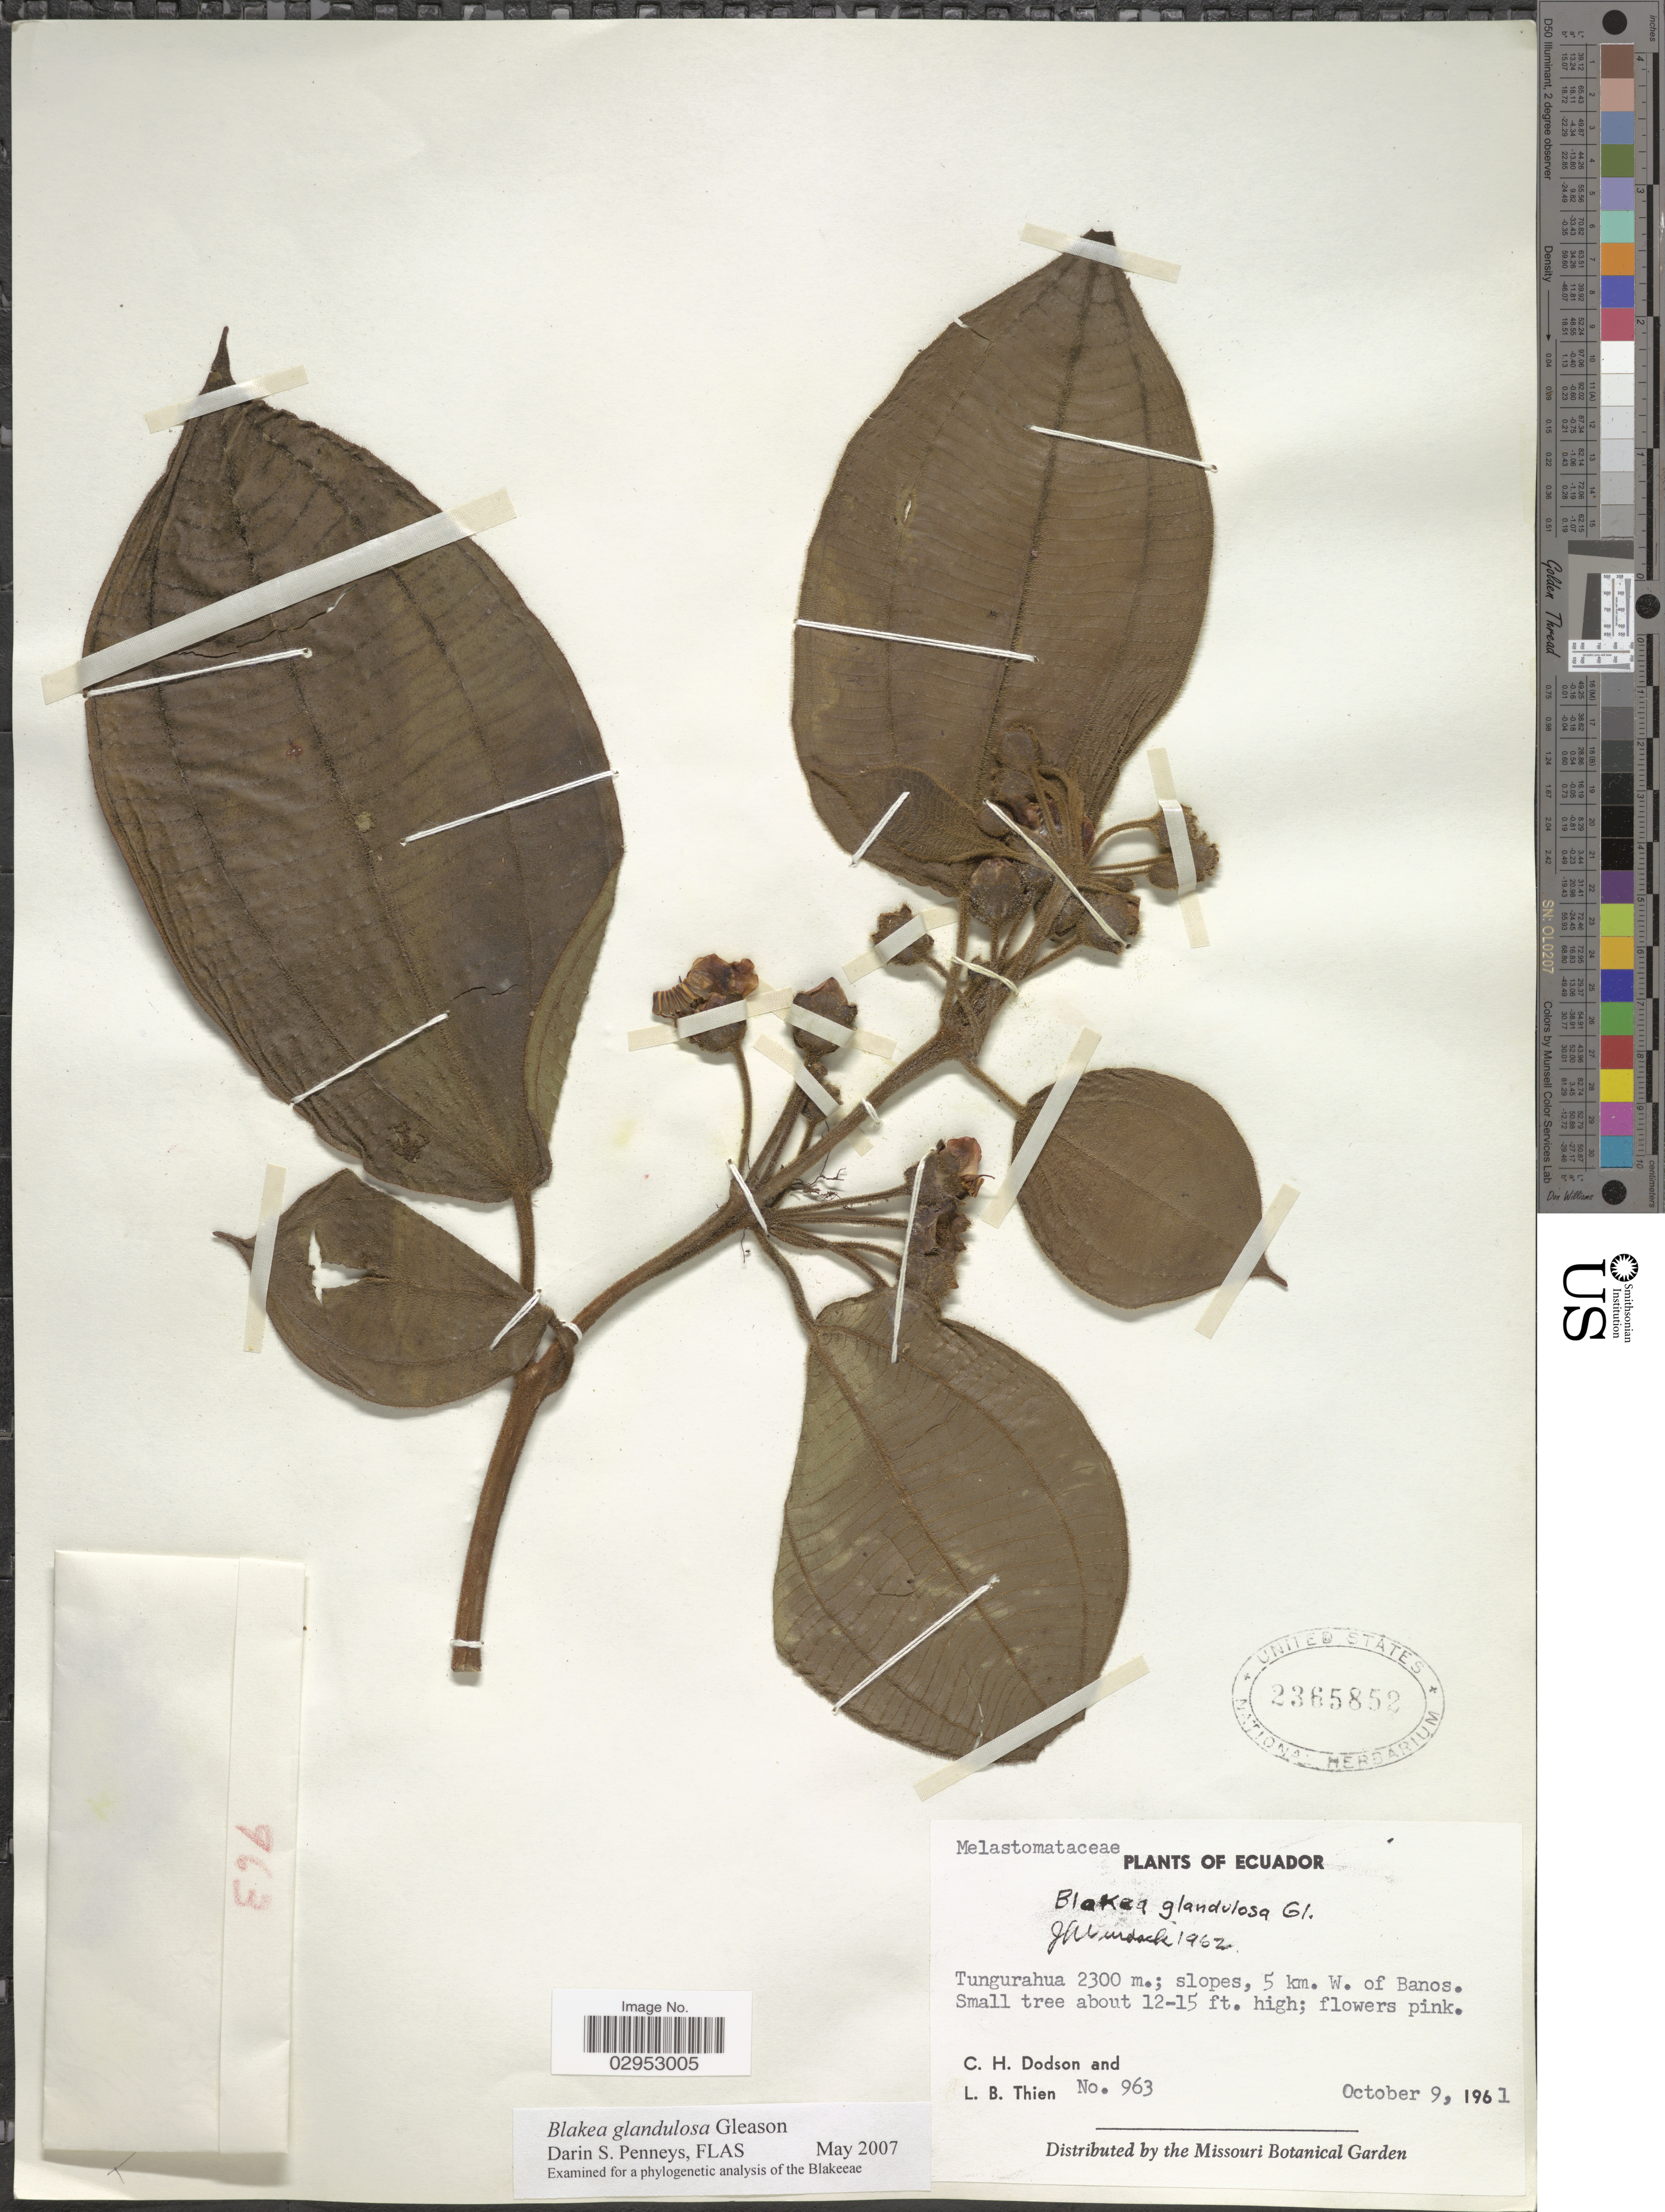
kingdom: Plantae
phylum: Tracheophyta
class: Magnoliopsida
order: Myrtales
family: Melastomataceae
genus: Blakea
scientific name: Blakea glandulosa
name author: Gleason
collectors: C. H. Dodson & L. Thien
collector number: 963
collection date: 1961-10-09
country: Ecuador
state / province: Tungurahua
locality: Slopes, 5 km. W. of Banos.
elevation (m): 2300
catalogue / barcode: US 2365852